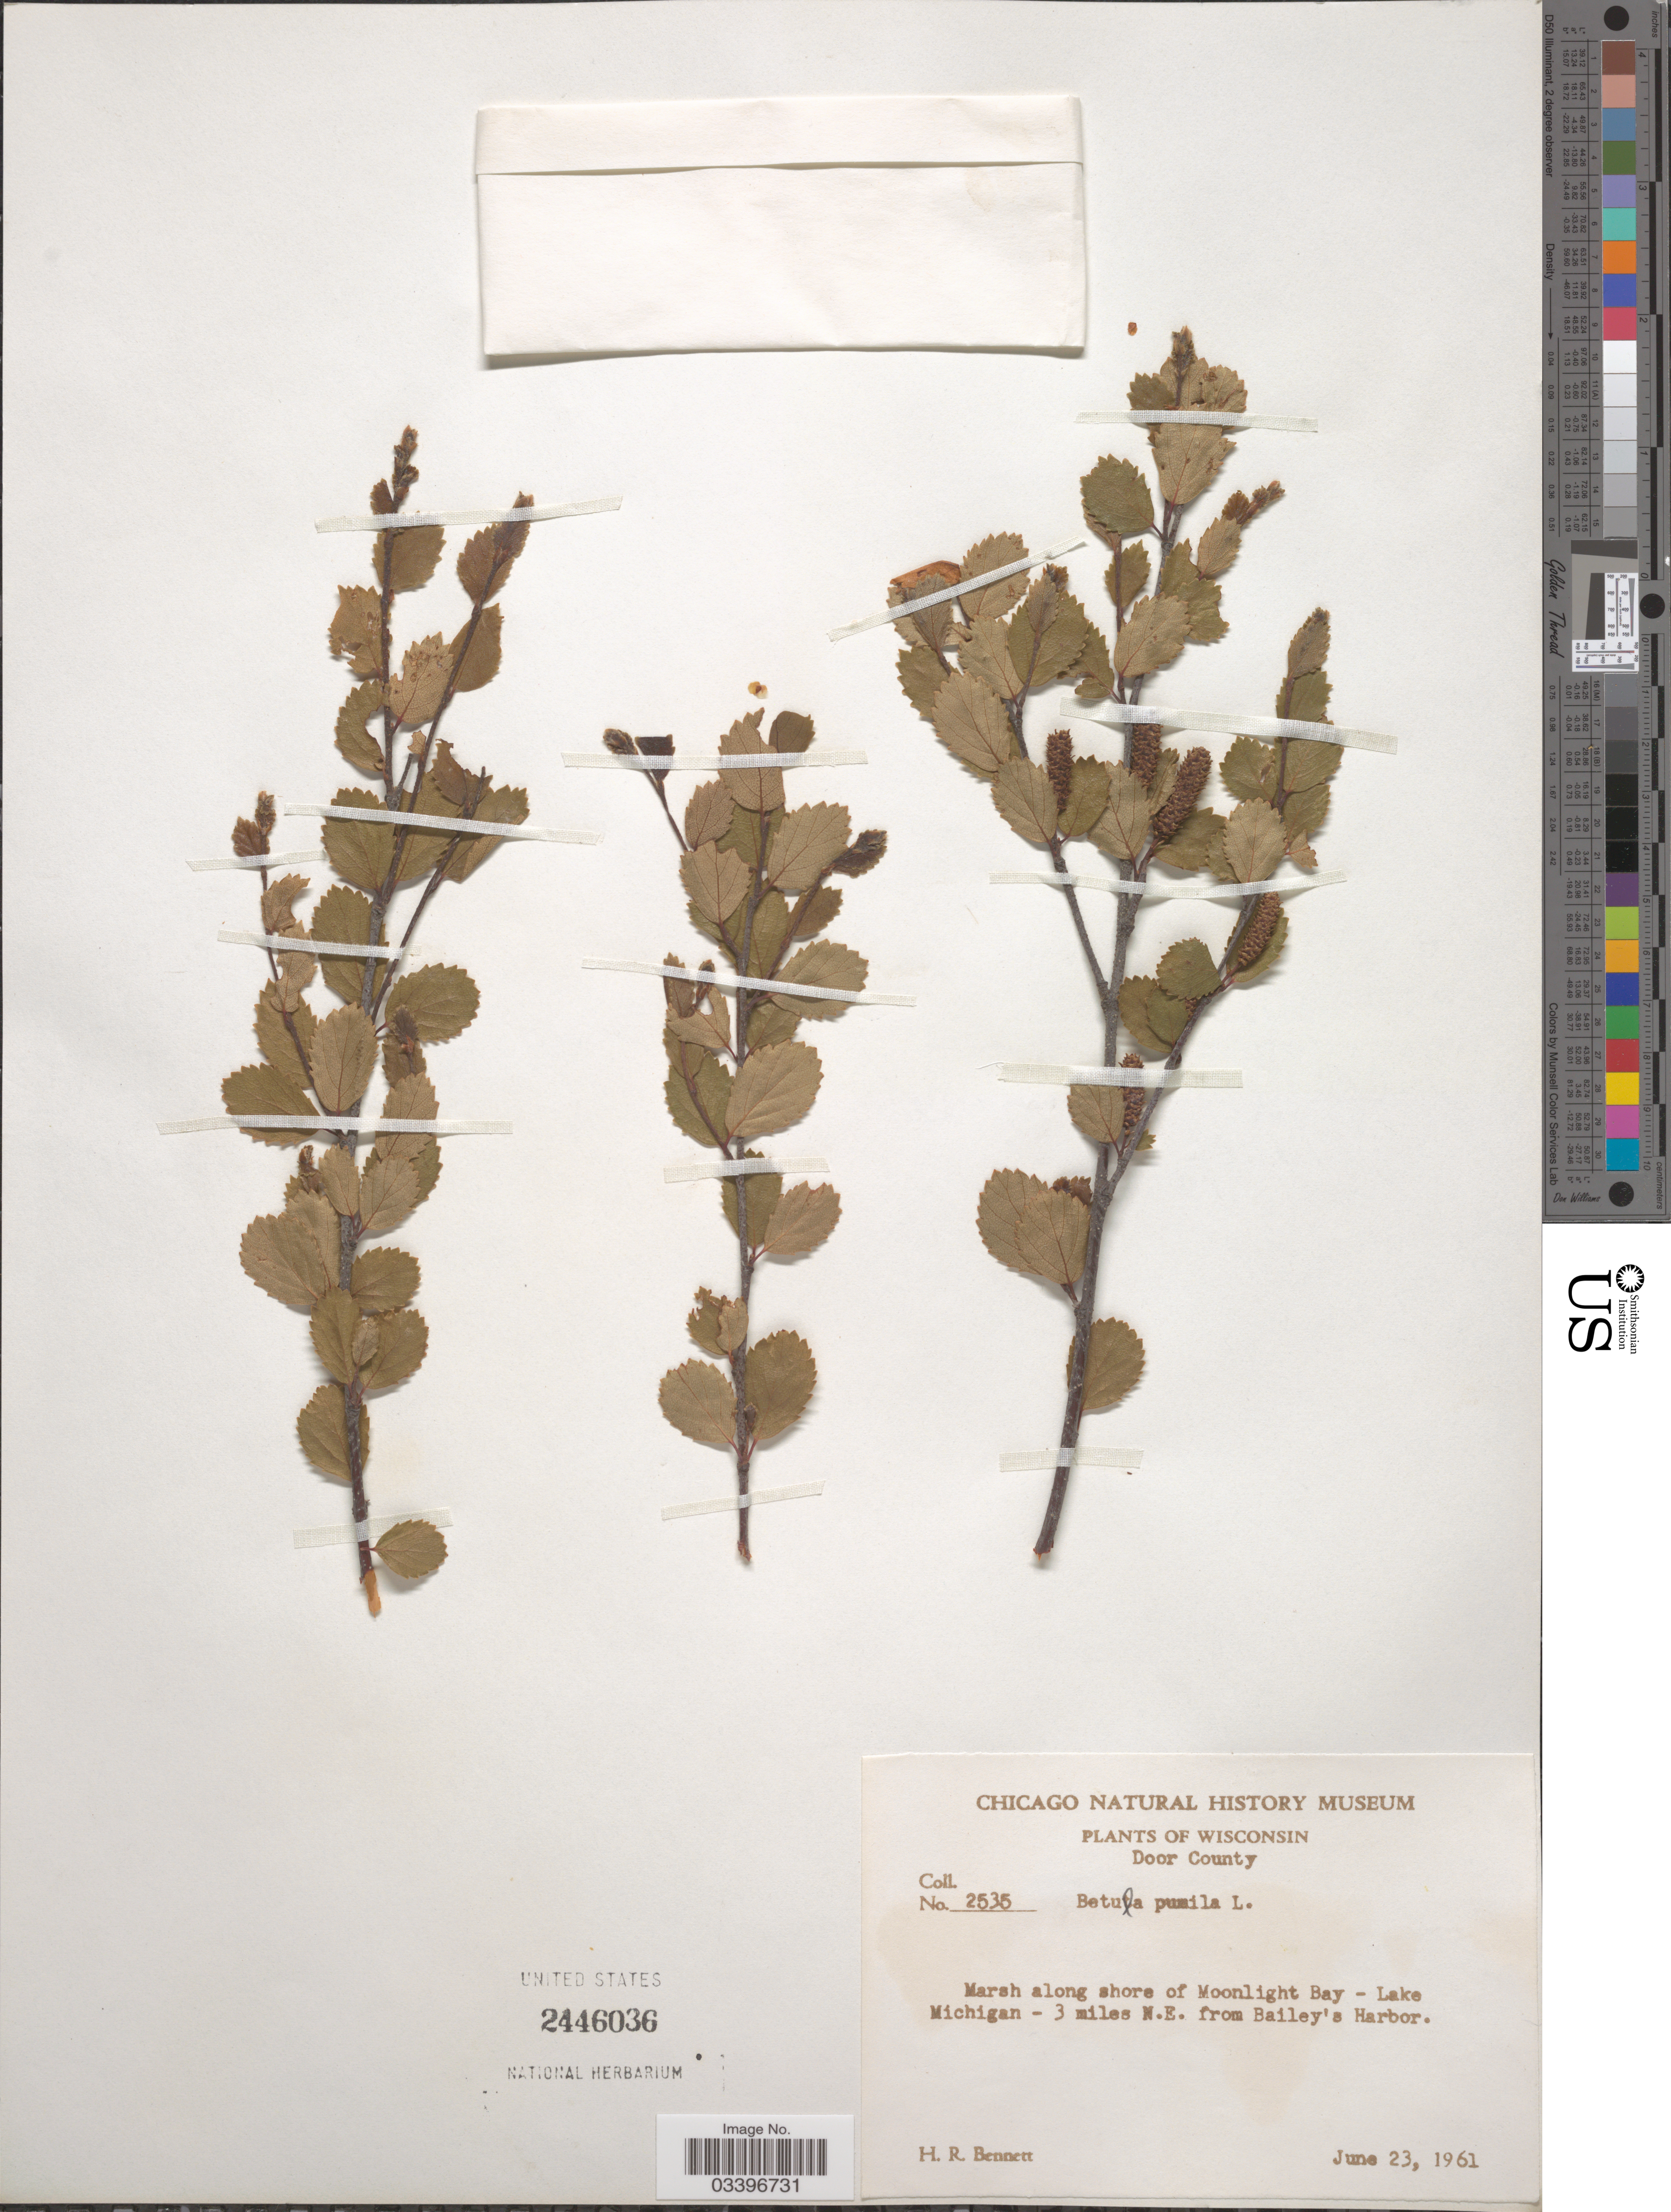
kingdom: Plantae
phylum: Tracheophyta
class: Magnoliopsida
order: Fagales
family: Betulaceae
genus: Betula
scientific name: Betula pumila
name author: L.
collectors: H. R. Bennett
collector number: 2535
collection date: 1961-06-23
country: United States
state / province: Wisconsin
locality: Door County. Marsh along shore of Moonlight Bay - Lake Michigan - 3 miles N.E. from Bailey's Harbor.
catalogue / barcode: US 2446036